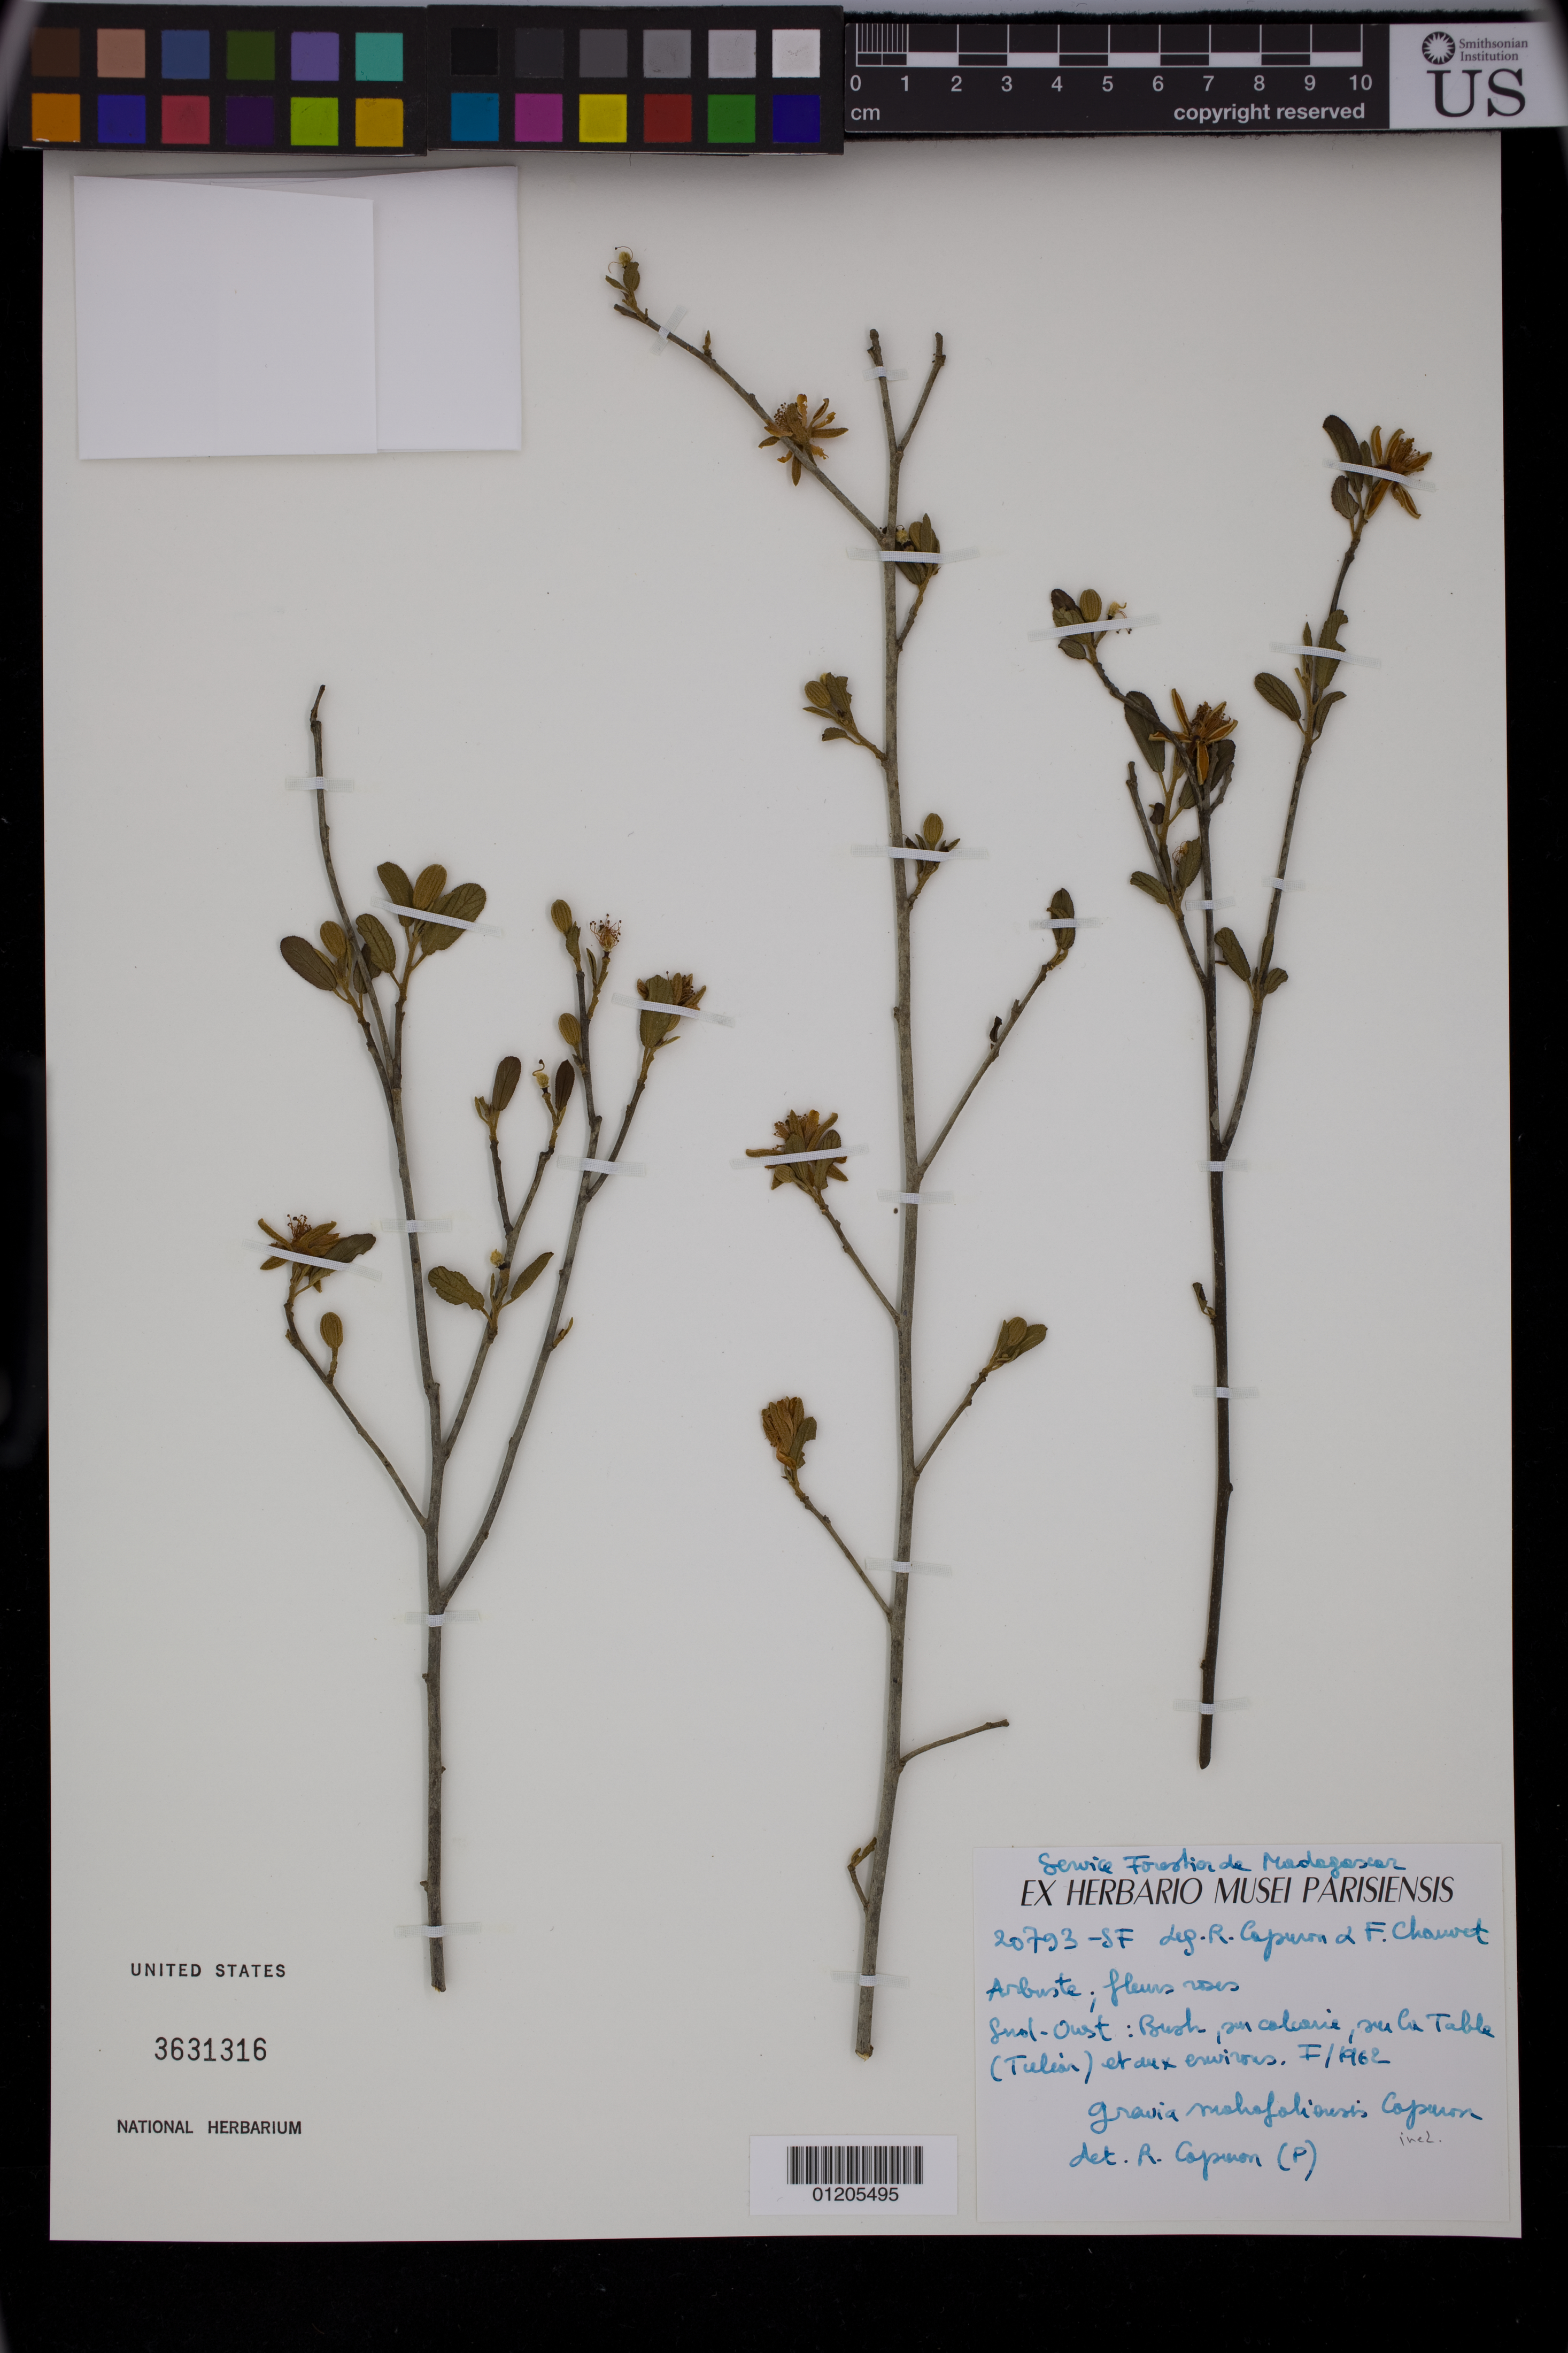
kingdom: Plantae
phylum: Tracheophyta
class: Magnoliopsida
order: Malvales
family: Malvaceae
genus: Grewia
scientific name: Grewia mahafaliensis Capuron ined.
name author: Capuron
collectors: R. P. Capuron & F. Chauvet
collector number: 20793-SF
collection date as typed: Jan 1962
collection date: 1962-01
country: Madagascar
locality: Sud-Ouest: Bush sur calcaire, sur la Table (Tulear) et dux environs.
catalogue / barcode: US 3631316